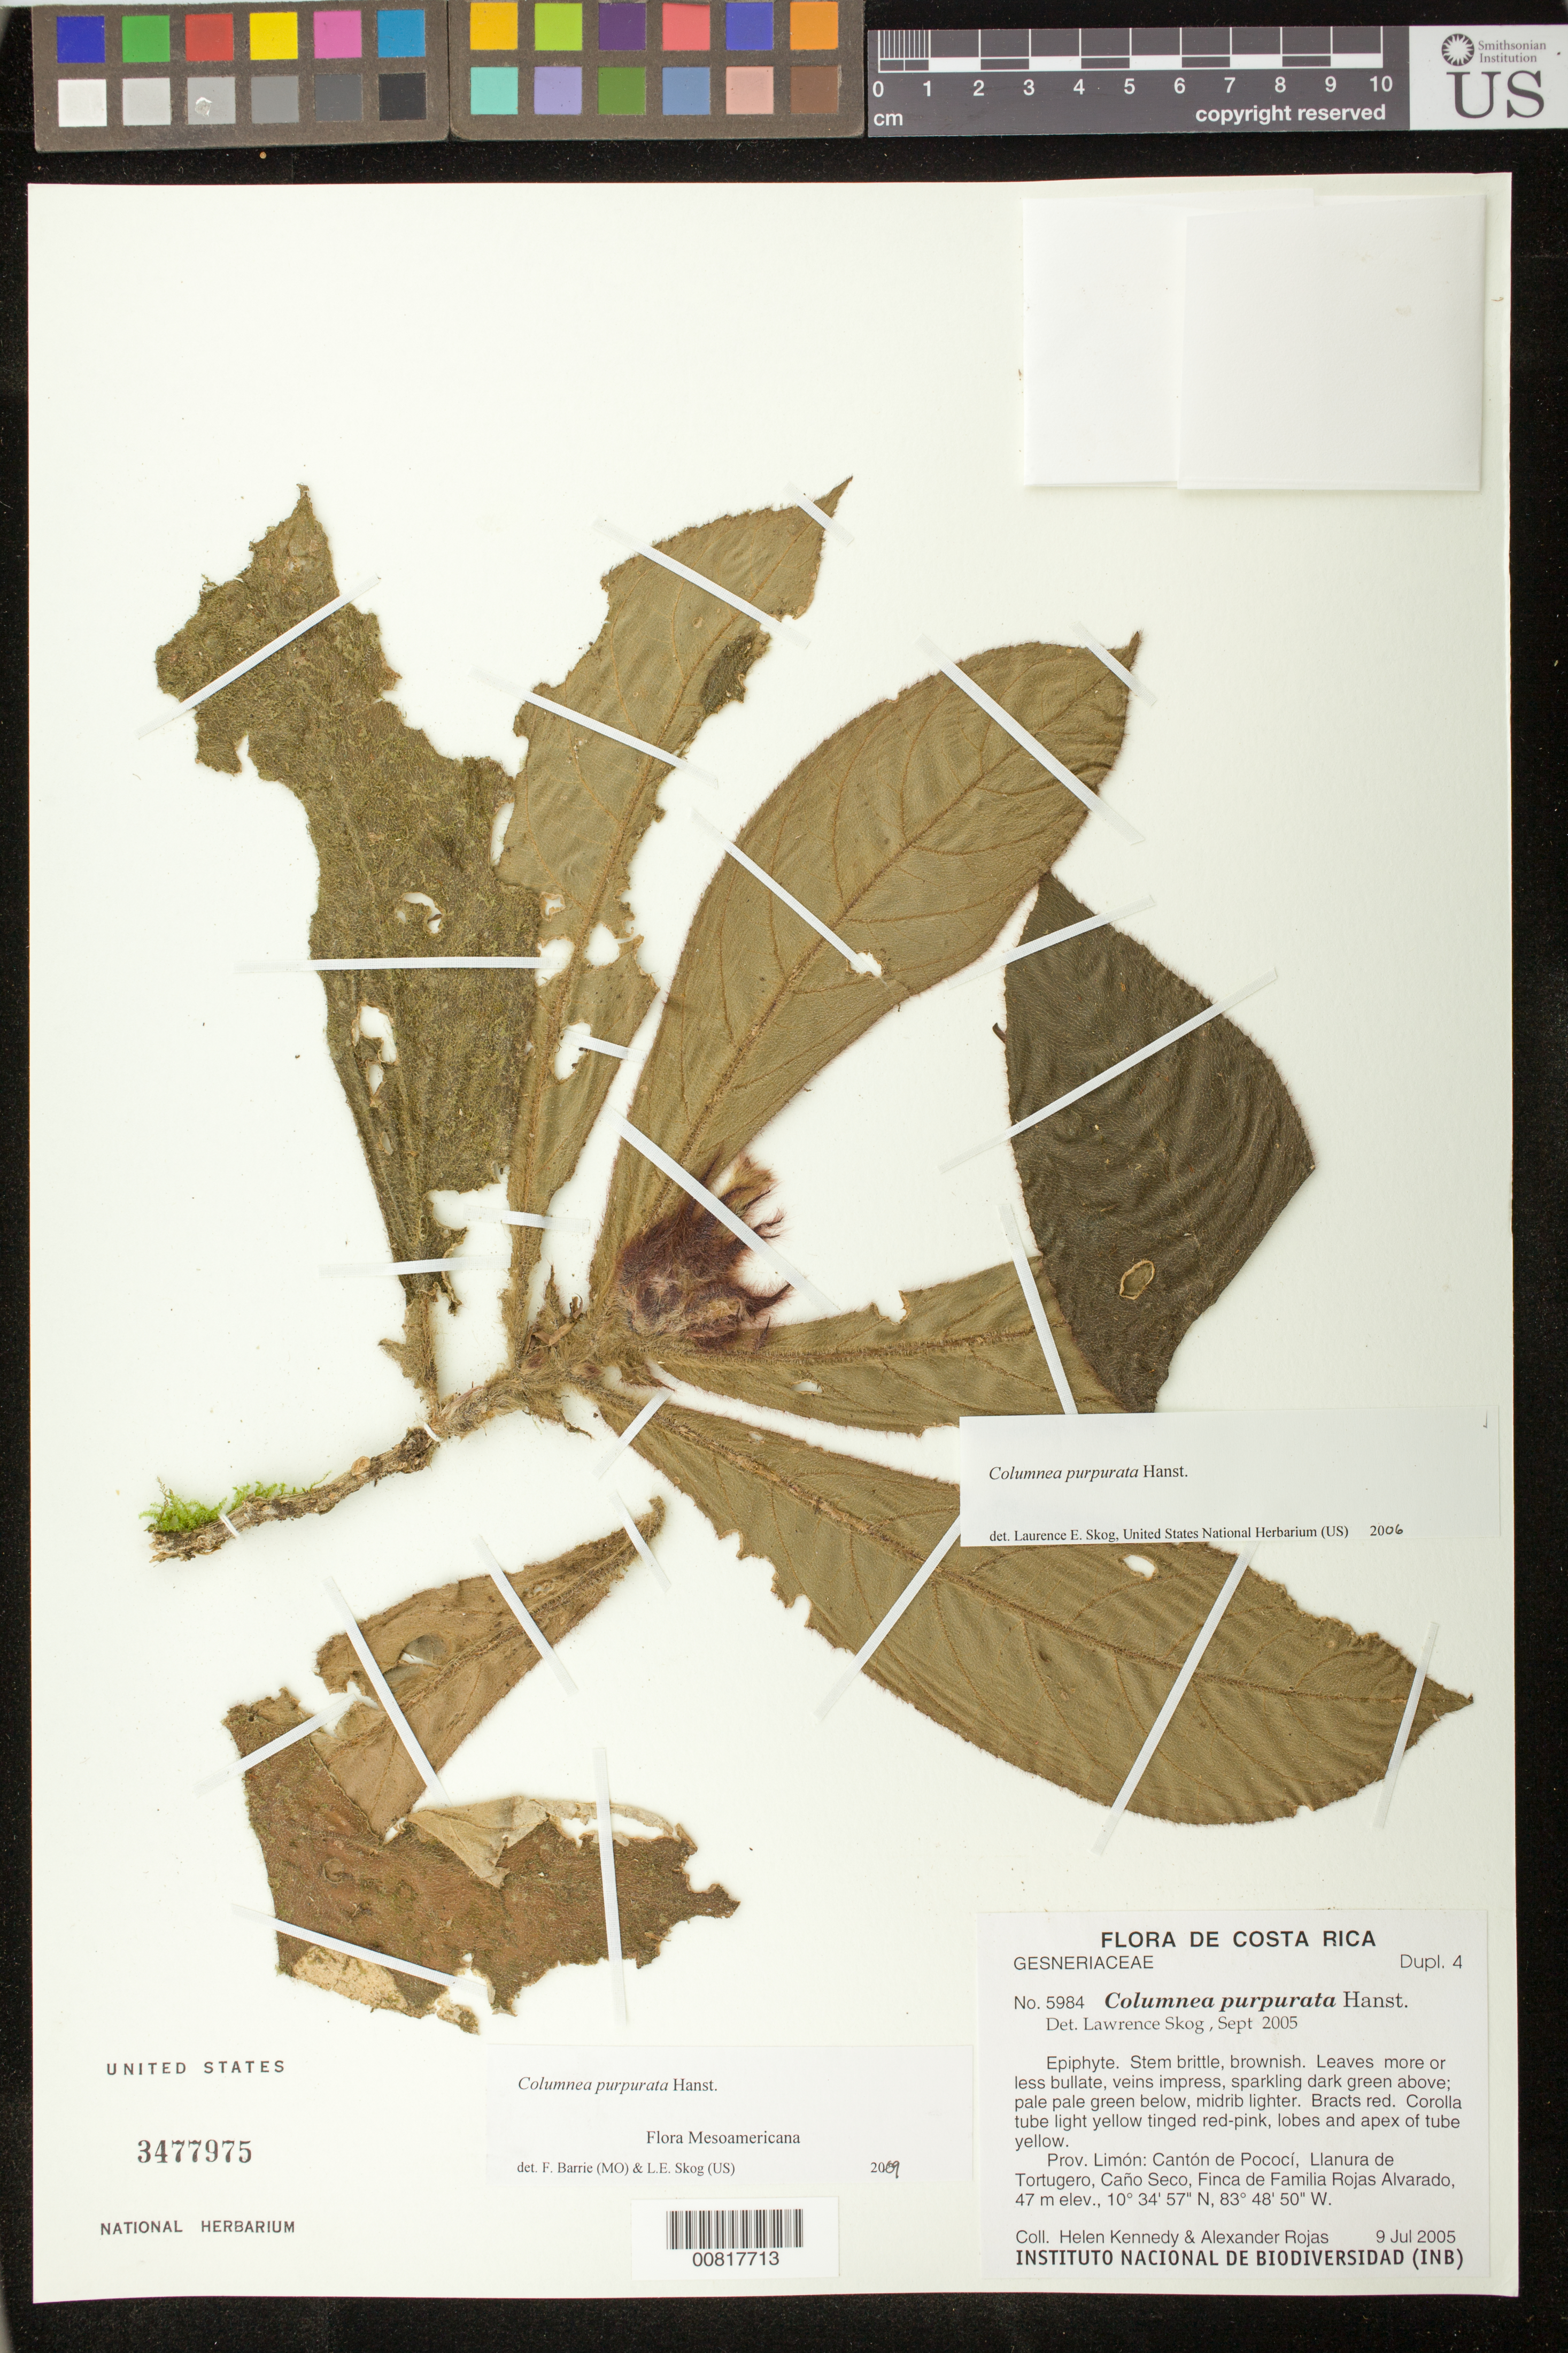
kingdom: Plantae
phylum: Tracheophyta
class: Magnoliopsida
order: Lamiales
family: Gesneriaceae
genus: Columnea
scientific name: Columnea purpurata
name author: Hanst.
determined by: Skog, Laurence E.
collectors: H. Kennedy & A. Rojas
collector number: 5984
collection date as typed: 09 Jul 2005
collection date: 2005-07-09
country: Costa Rica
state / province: Limón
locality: Cantón de Pococí, Llanura de Tortugero, Caño Seco, Finca de Familia Rojas Alvarado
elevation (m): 47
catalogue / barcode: US 3477975